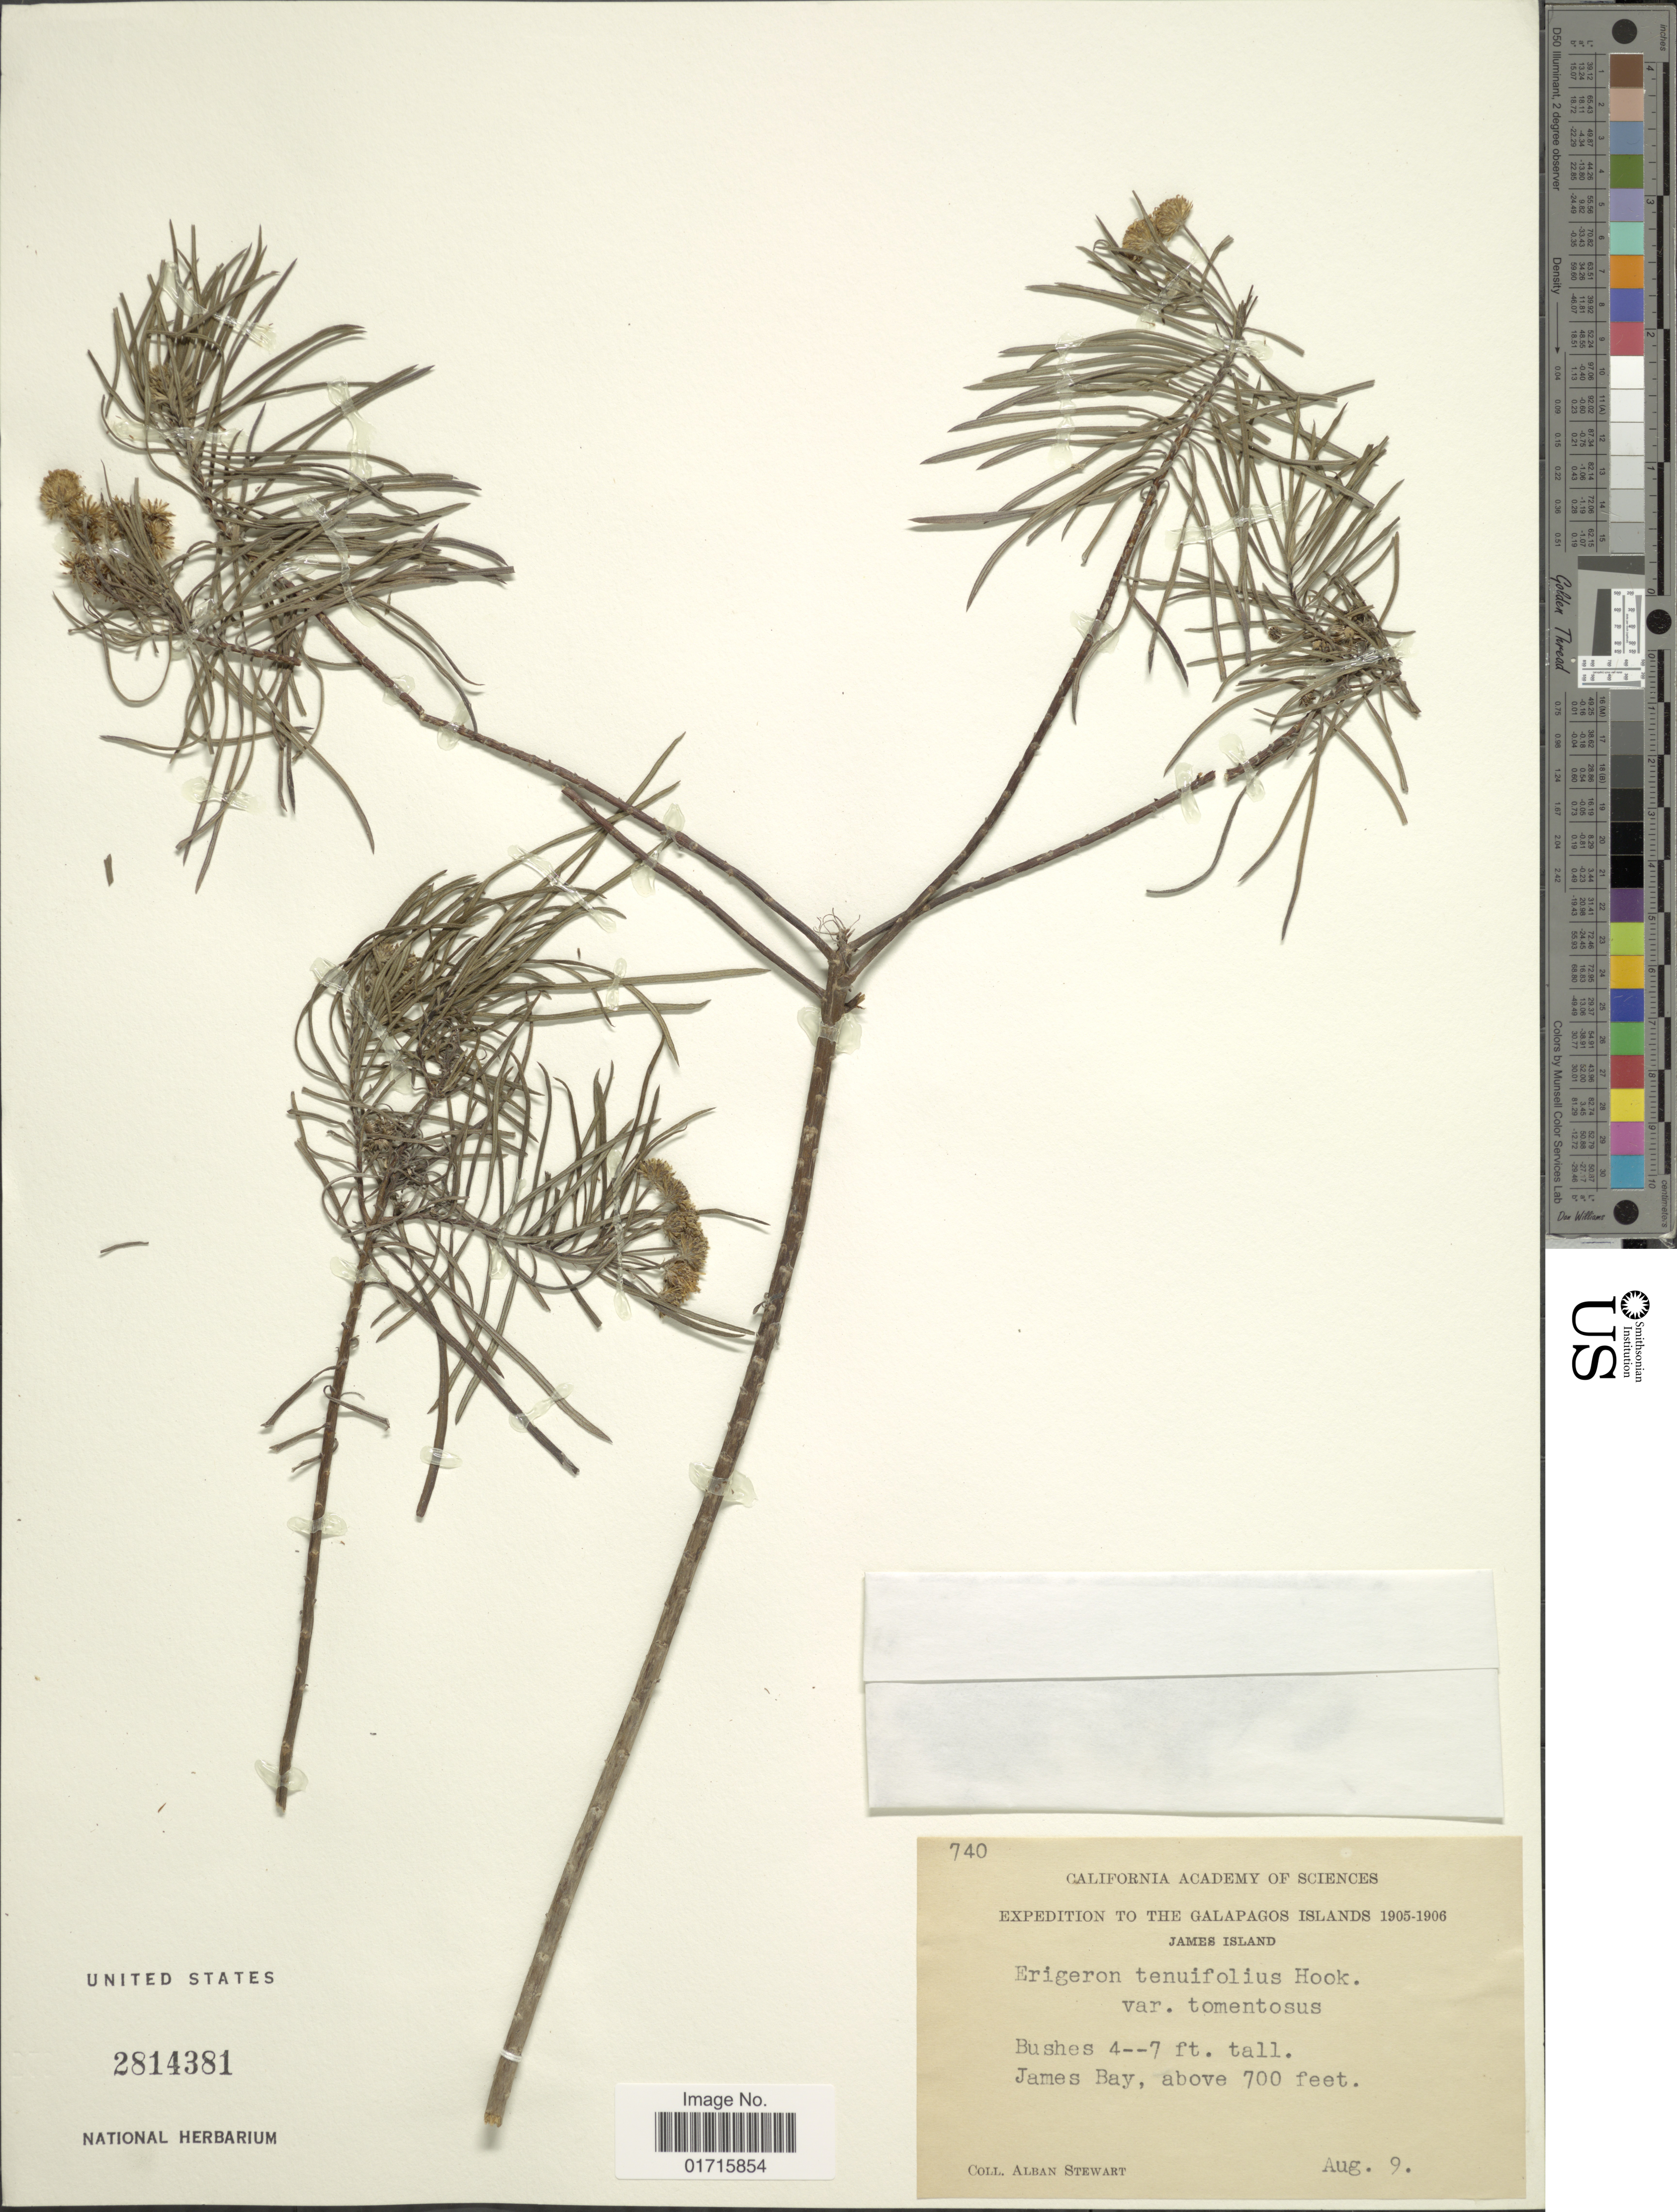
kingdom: Plantae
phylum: Tracheophyta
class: Magnoliopsida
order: Asterales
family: Asteraceae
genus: Darwiniothamnus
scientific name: Darwiniothamnus tenuifolius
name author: (Hook. f.) Harling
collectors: A. Stewart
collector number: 740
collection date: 1905-08-09/1906-08-09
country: Ecuador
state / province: Colón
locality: The Galapagos Islands. James Island. James Bay,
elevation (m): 213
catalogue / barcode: US 2814381